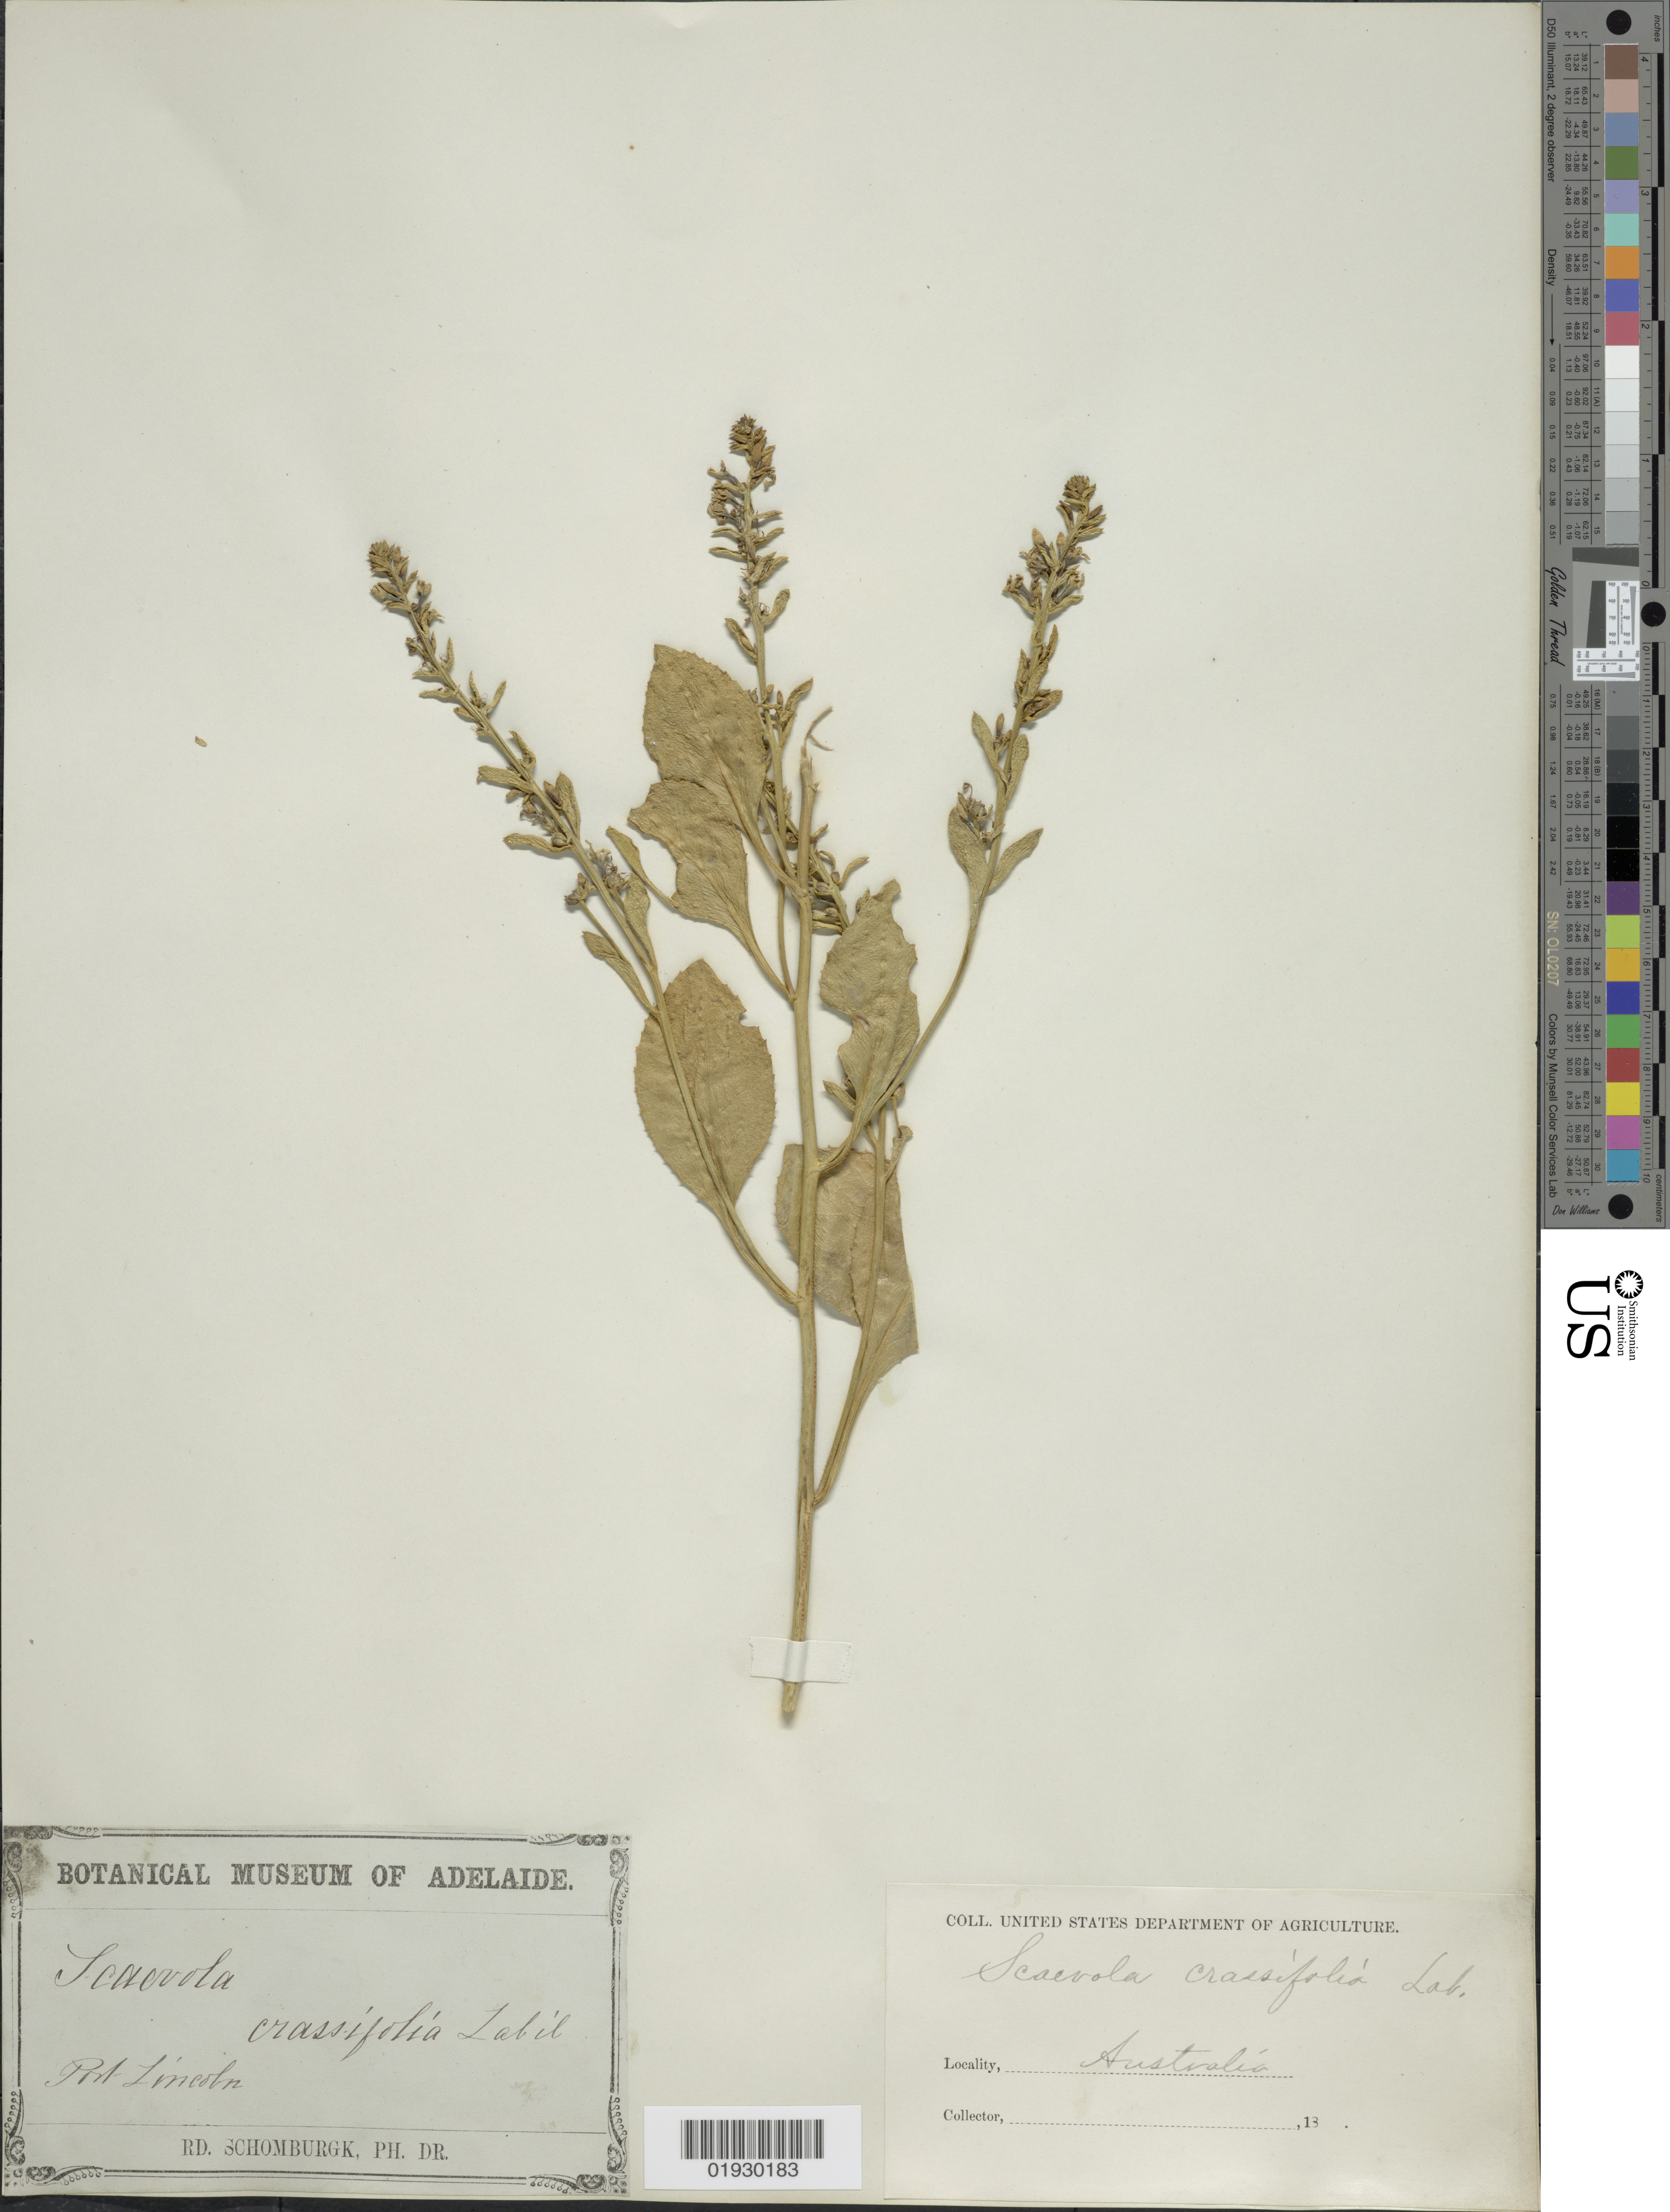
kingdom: Plantae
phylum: Tracheophyta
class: Magnoliopsida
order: Asterales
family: Goodeniaceae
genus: Scaevola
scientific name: Scaevola crassifolia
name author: Labill.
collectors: -- Schomburgk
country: Australia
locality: Port Lincoln